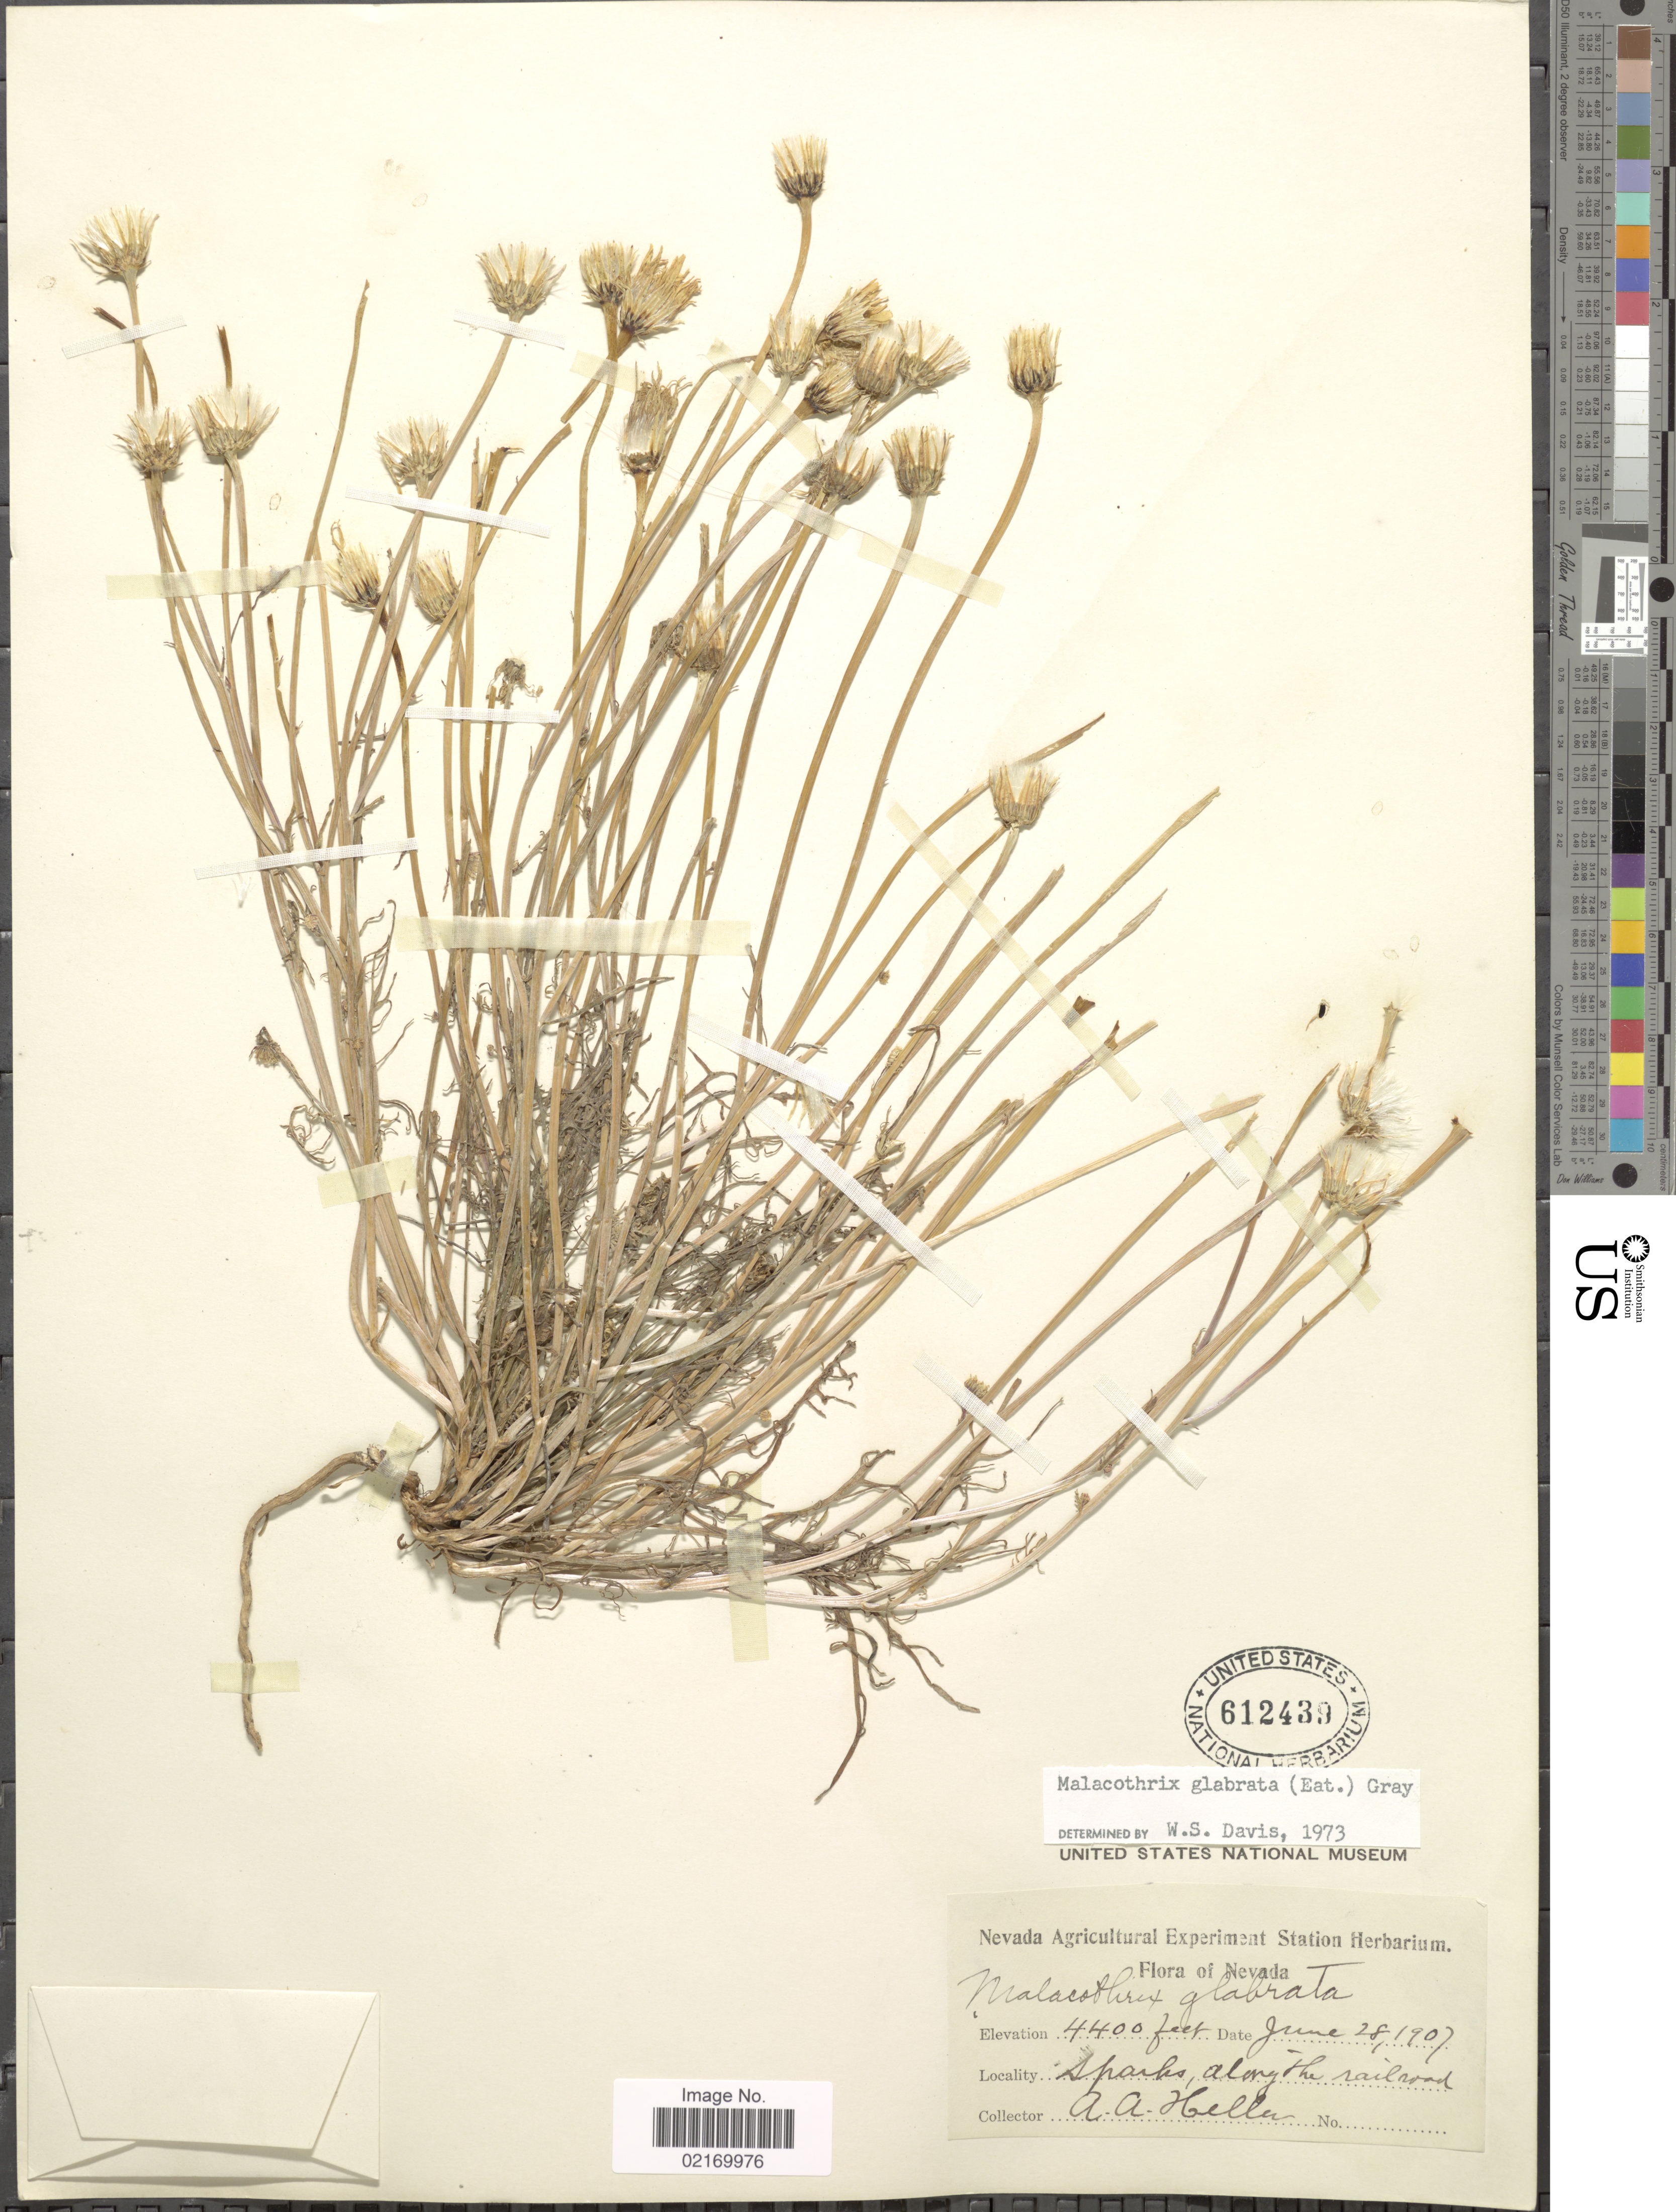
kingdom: Plantae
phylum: Tracheophyta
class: Magnoliopsida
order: Asterales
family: Asteraceae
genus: Malacothrix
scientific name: Malacothrix glabrata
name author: (A. Gray ex D.C. Eaton) A. Gray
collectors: A. A. Heller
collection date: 1907-06-28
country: United States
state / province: Nevada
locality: Sparks, along the railroad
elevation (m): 1341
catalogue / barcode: US 612439